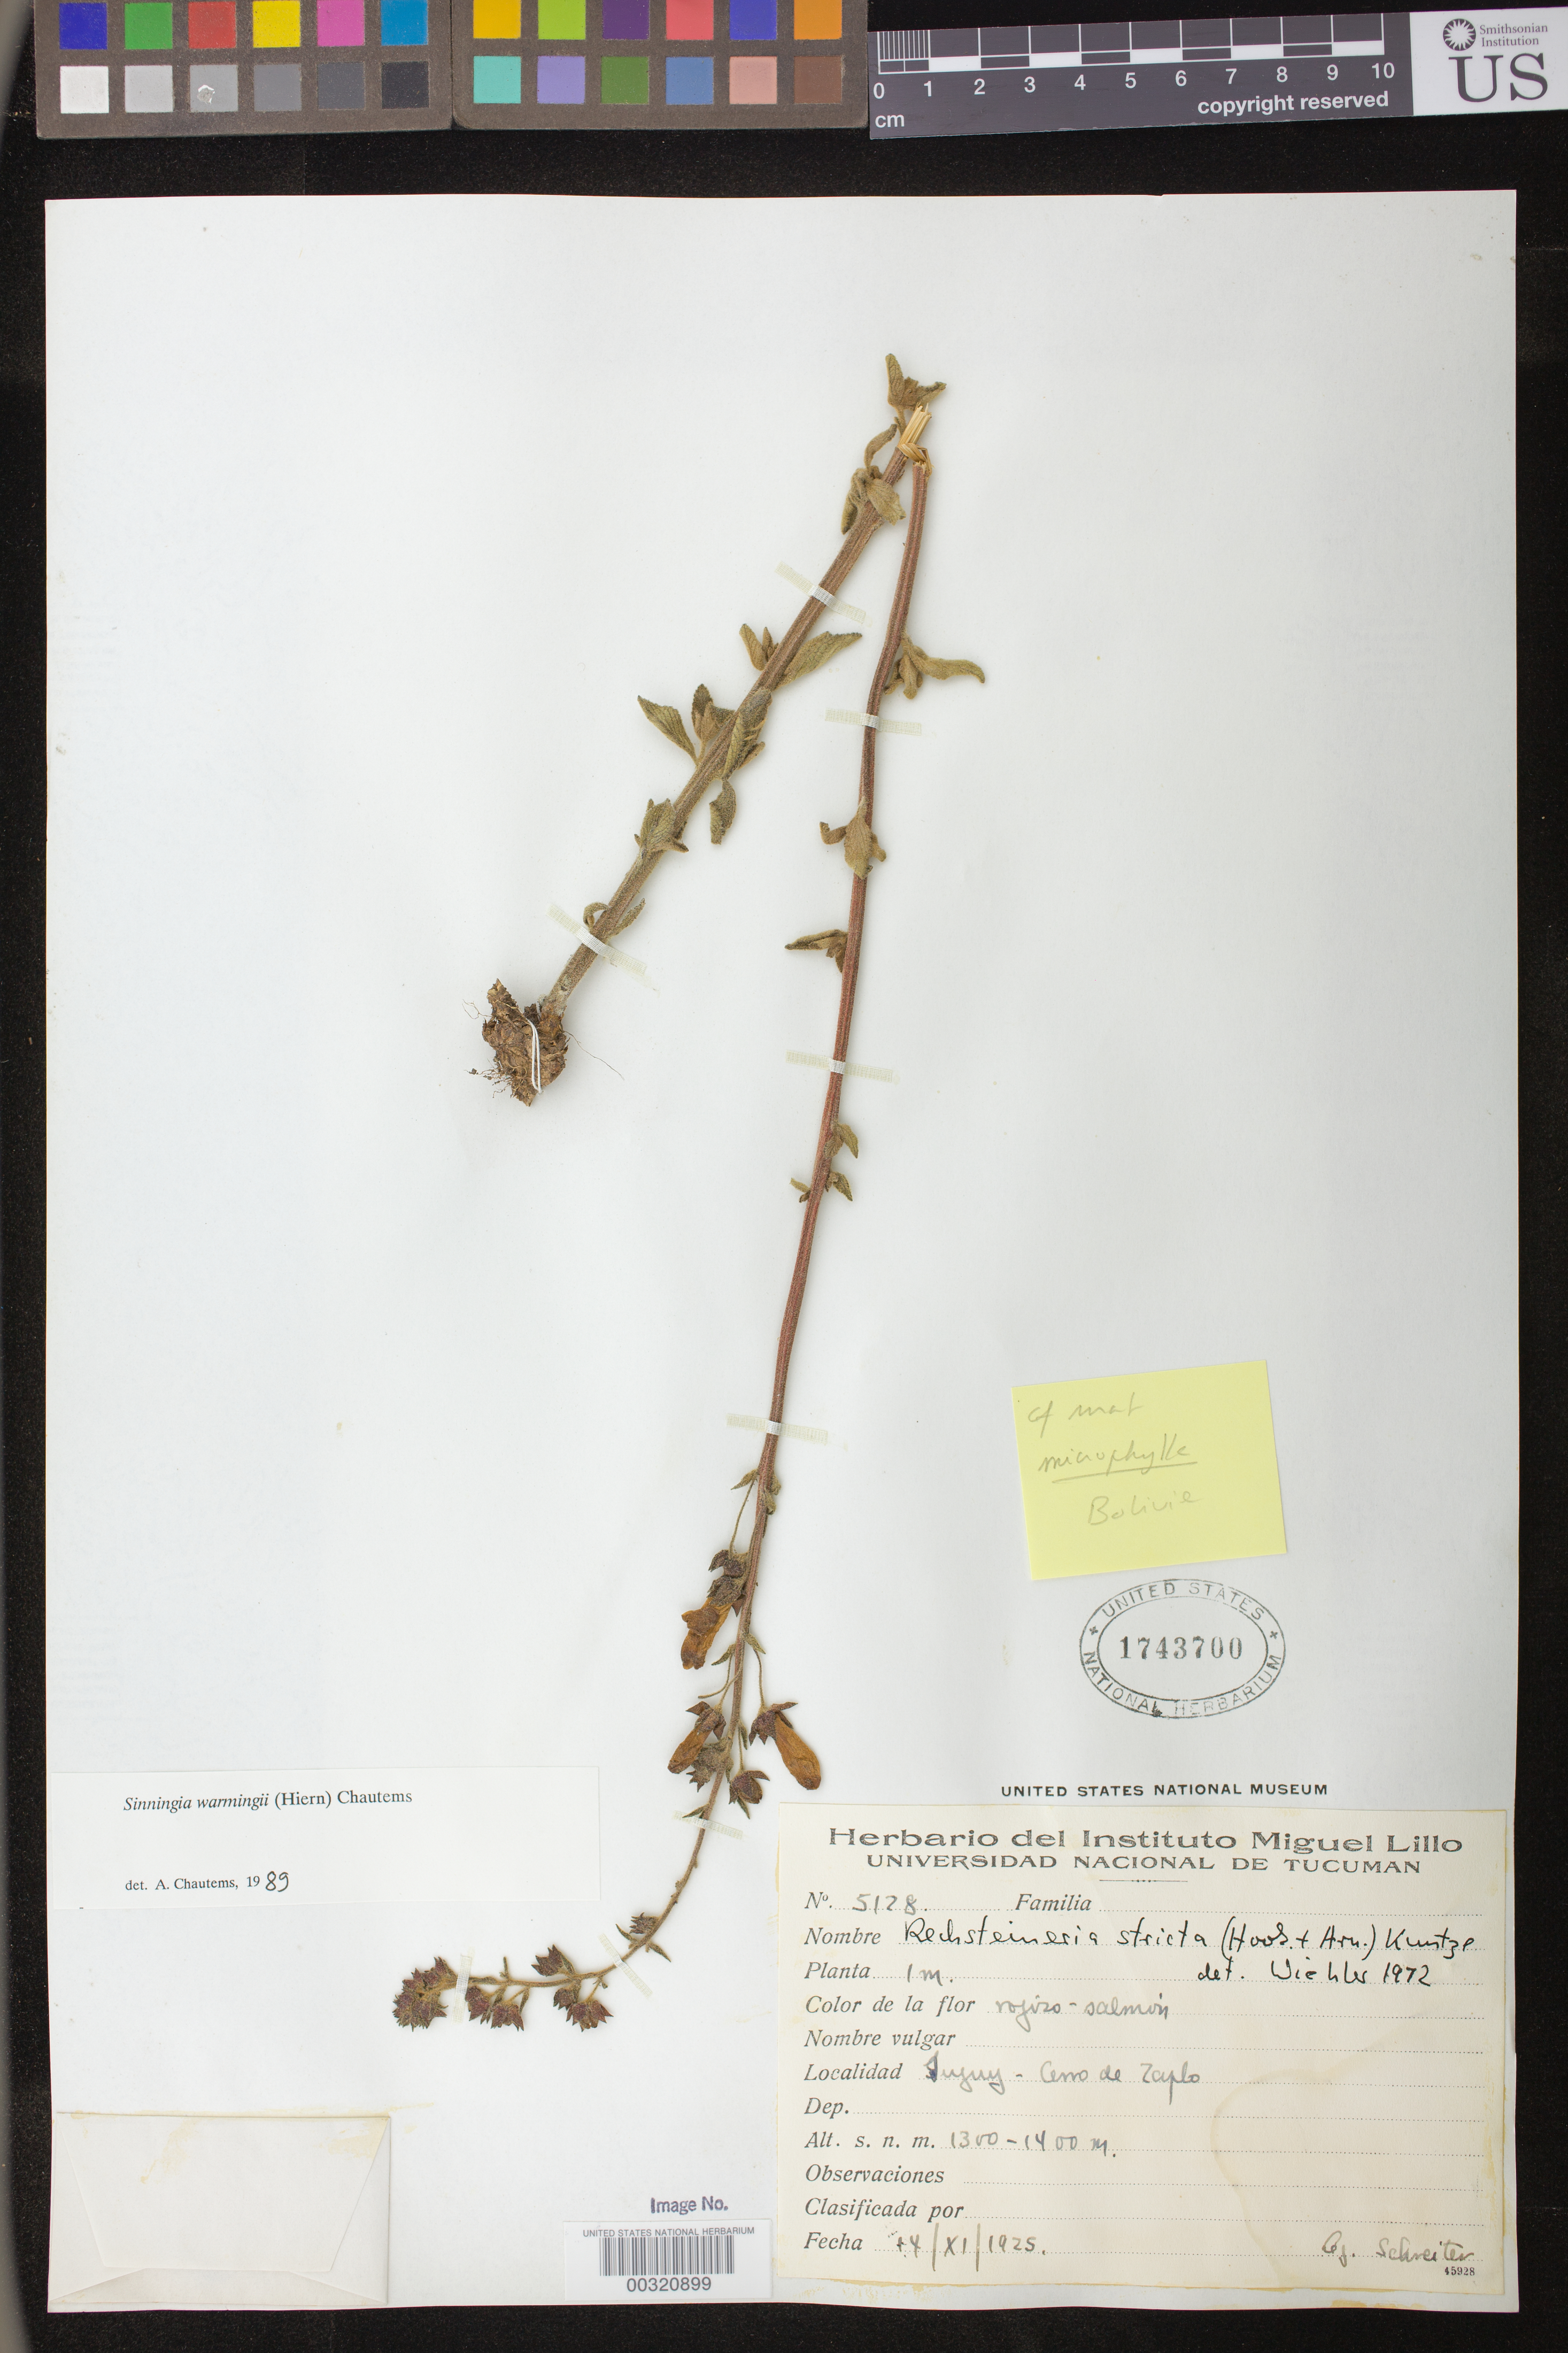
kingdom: Plantae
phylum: Tracheophyta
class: Magnoliopsida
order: Lamiales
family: Gesneriaceae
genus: Sinningia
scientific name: Sinningia warmingii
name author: (Hiern) Chautems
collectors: R. Schreiter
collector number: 5128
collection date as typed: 14 Nov 1925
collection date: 1925-11-14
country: Argentina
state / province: Jujuy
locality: Cerro de Zaplo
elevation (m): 1300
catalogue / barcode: US 1743700